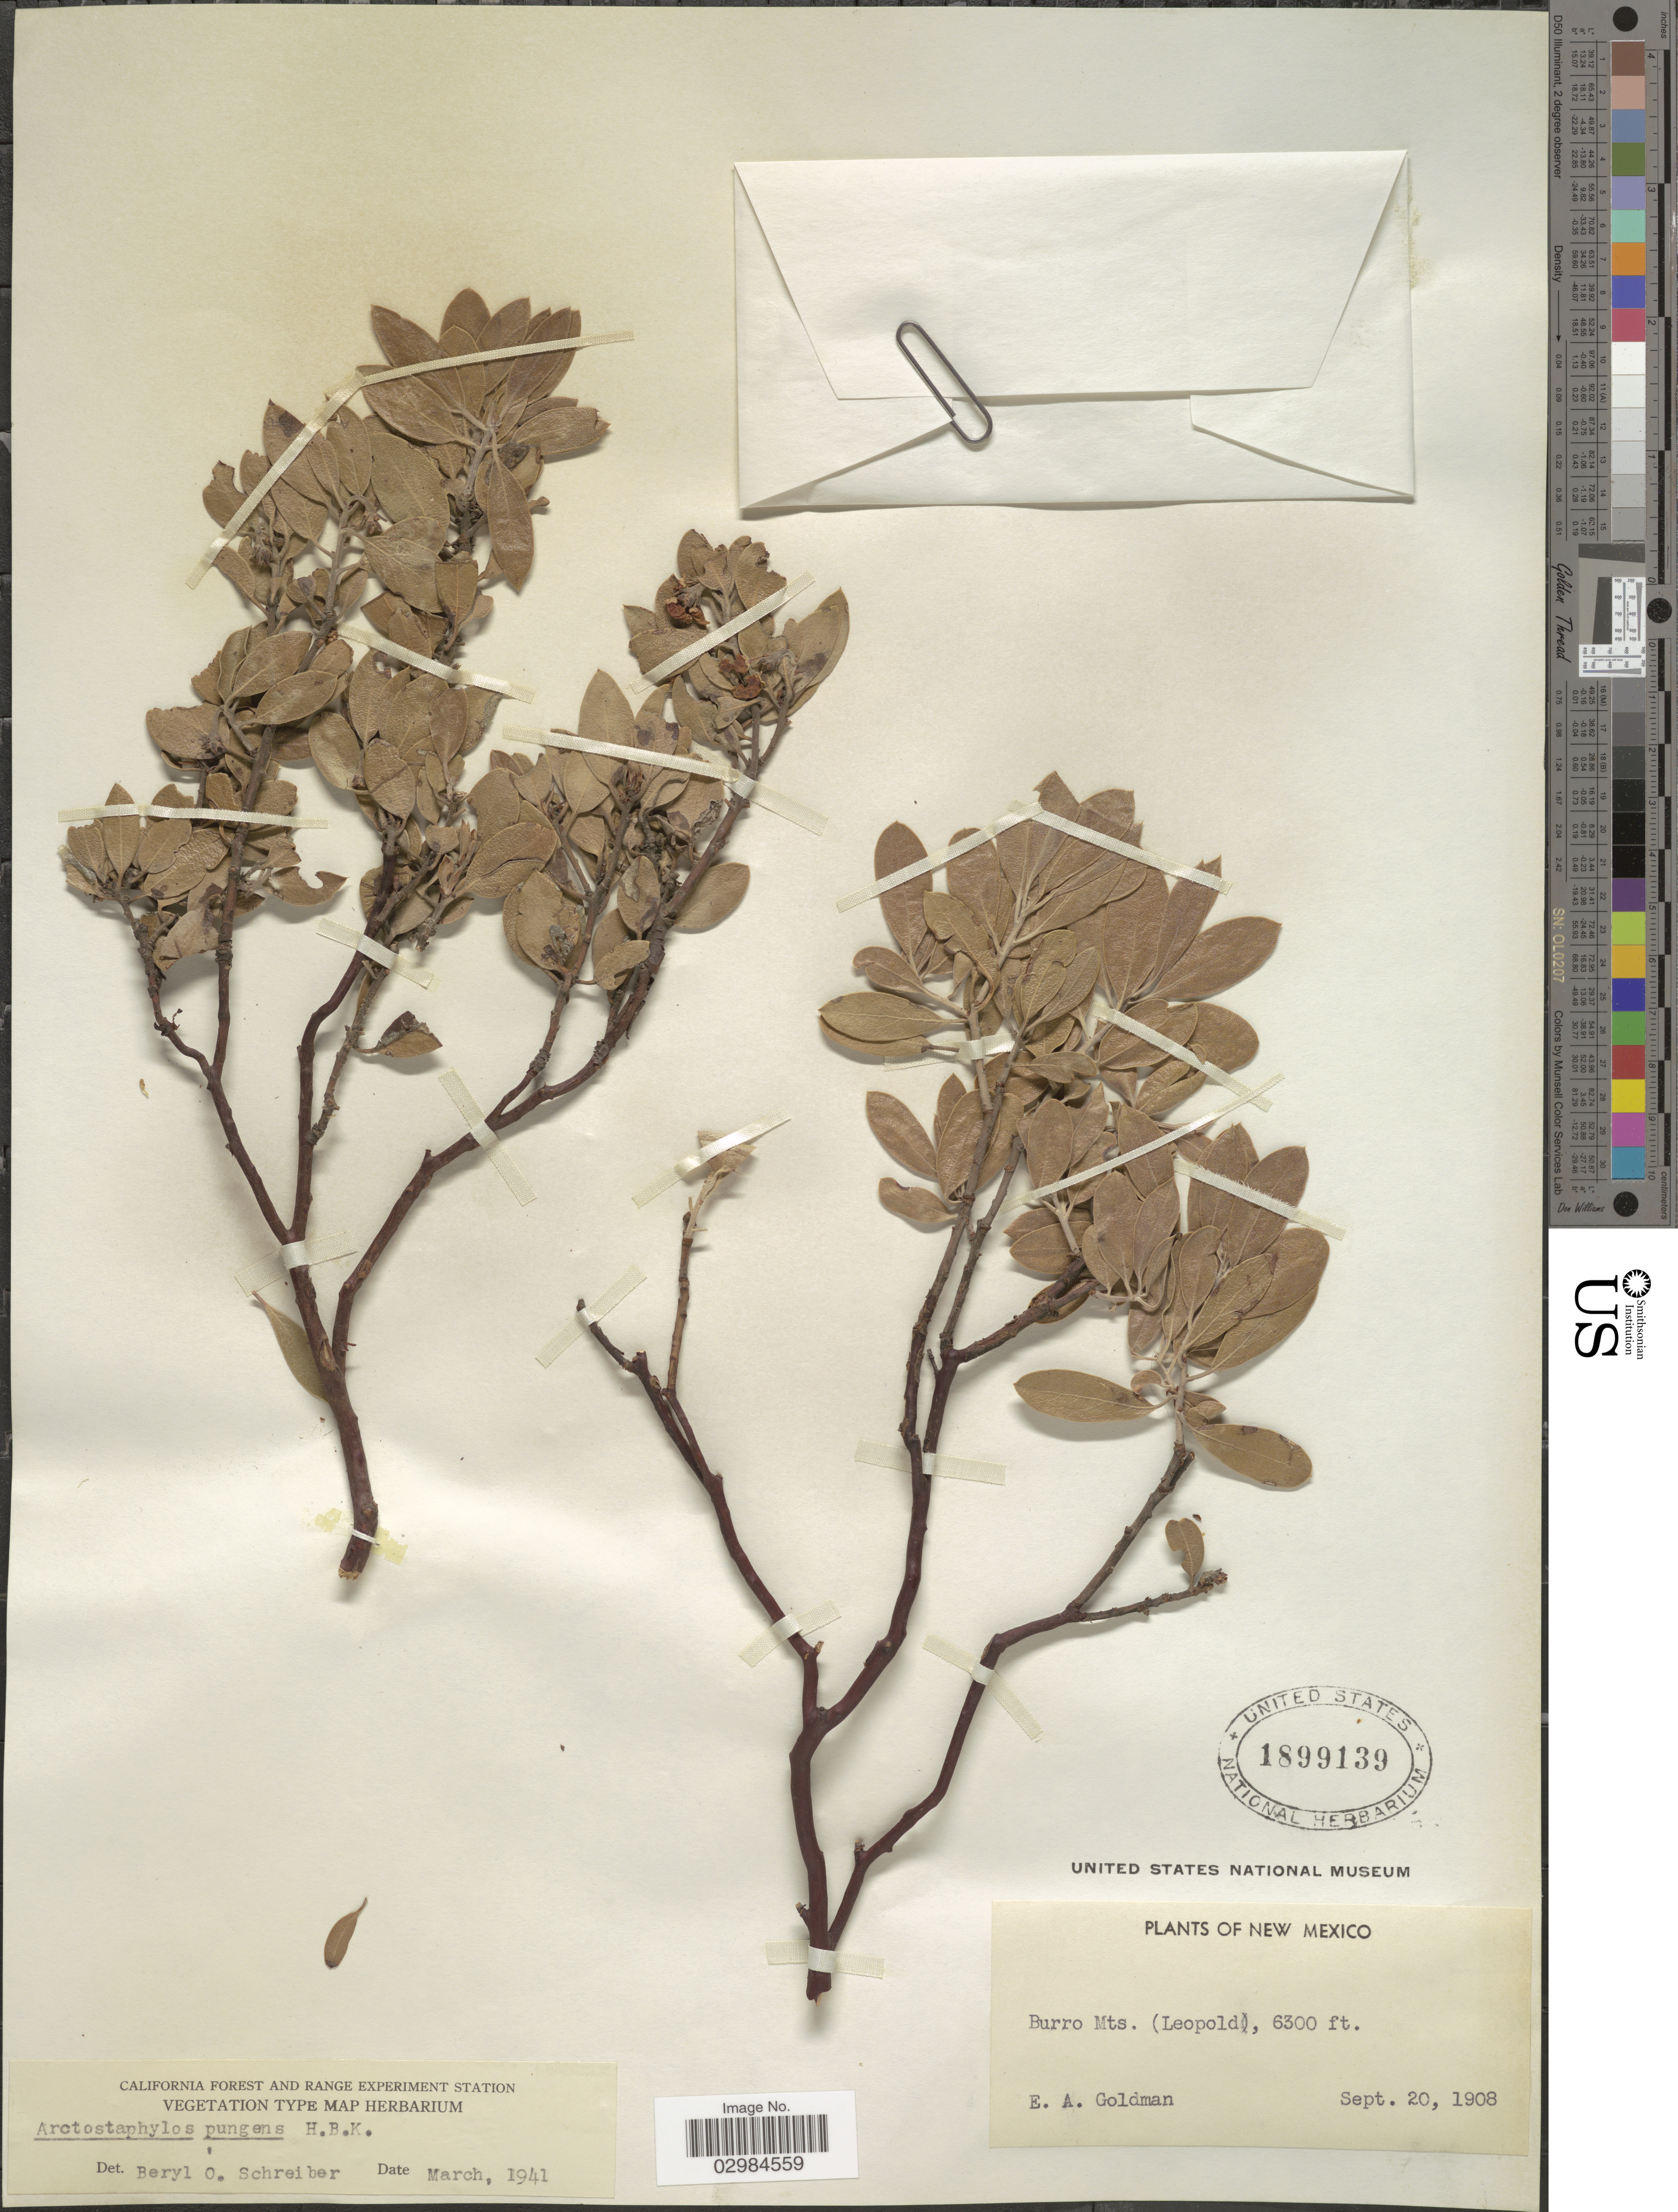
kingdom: Plantae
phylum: Tracheophyta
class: Magnoliopsida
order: Ericales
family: Ericaceae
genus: Arctostaphylos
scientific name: Arctostaphylos pungens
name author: Kunth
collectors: E. A. Goldman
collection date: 1908-09-20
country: United States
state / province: New Mexico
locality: Burro Mts. (Leopold).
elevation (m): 1920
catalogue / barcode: US 1899139